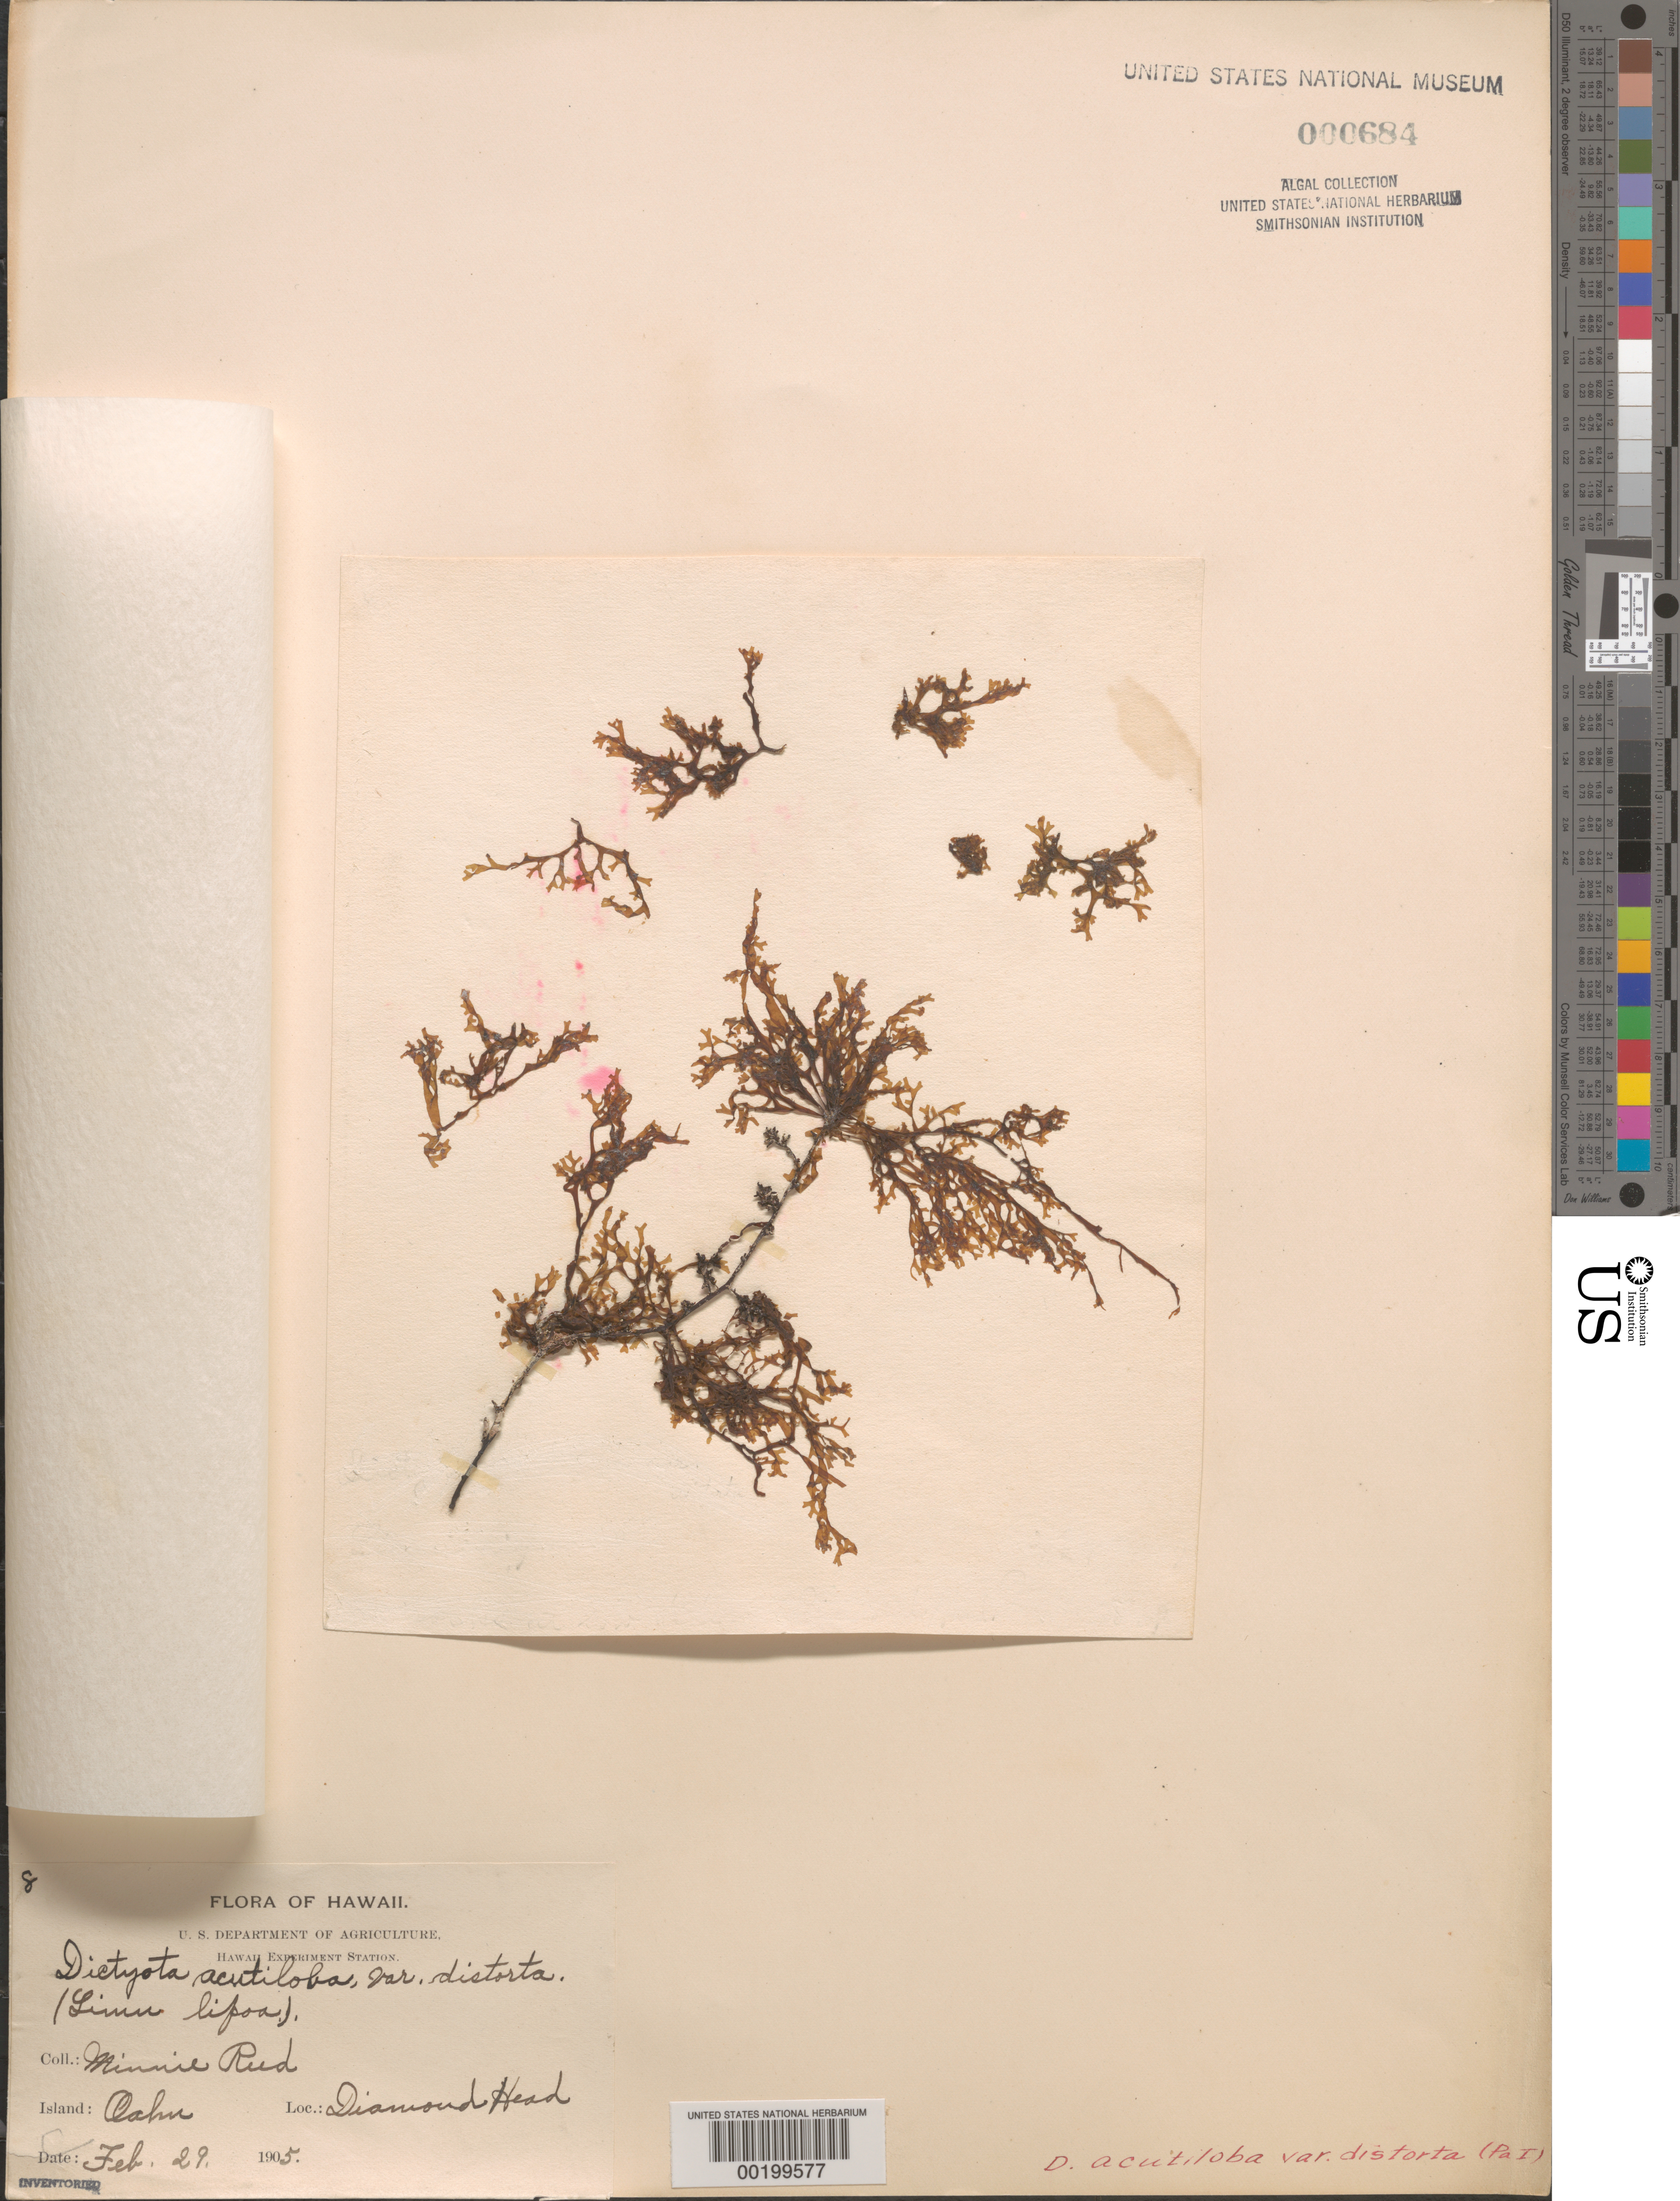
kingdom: Chromista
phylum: Ochrophyta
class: Phaeophyceae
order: Dictyotales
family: Dictyotaceae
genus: Dictyota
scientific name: Dictyota acutiloba var. distorta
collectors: M. Reed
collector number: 8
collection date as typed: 29 Feb 1905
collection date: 1905-02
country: United States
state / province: Hawaii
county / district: Honolulu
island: Oahu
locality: Diamond Head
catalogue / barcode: US 684